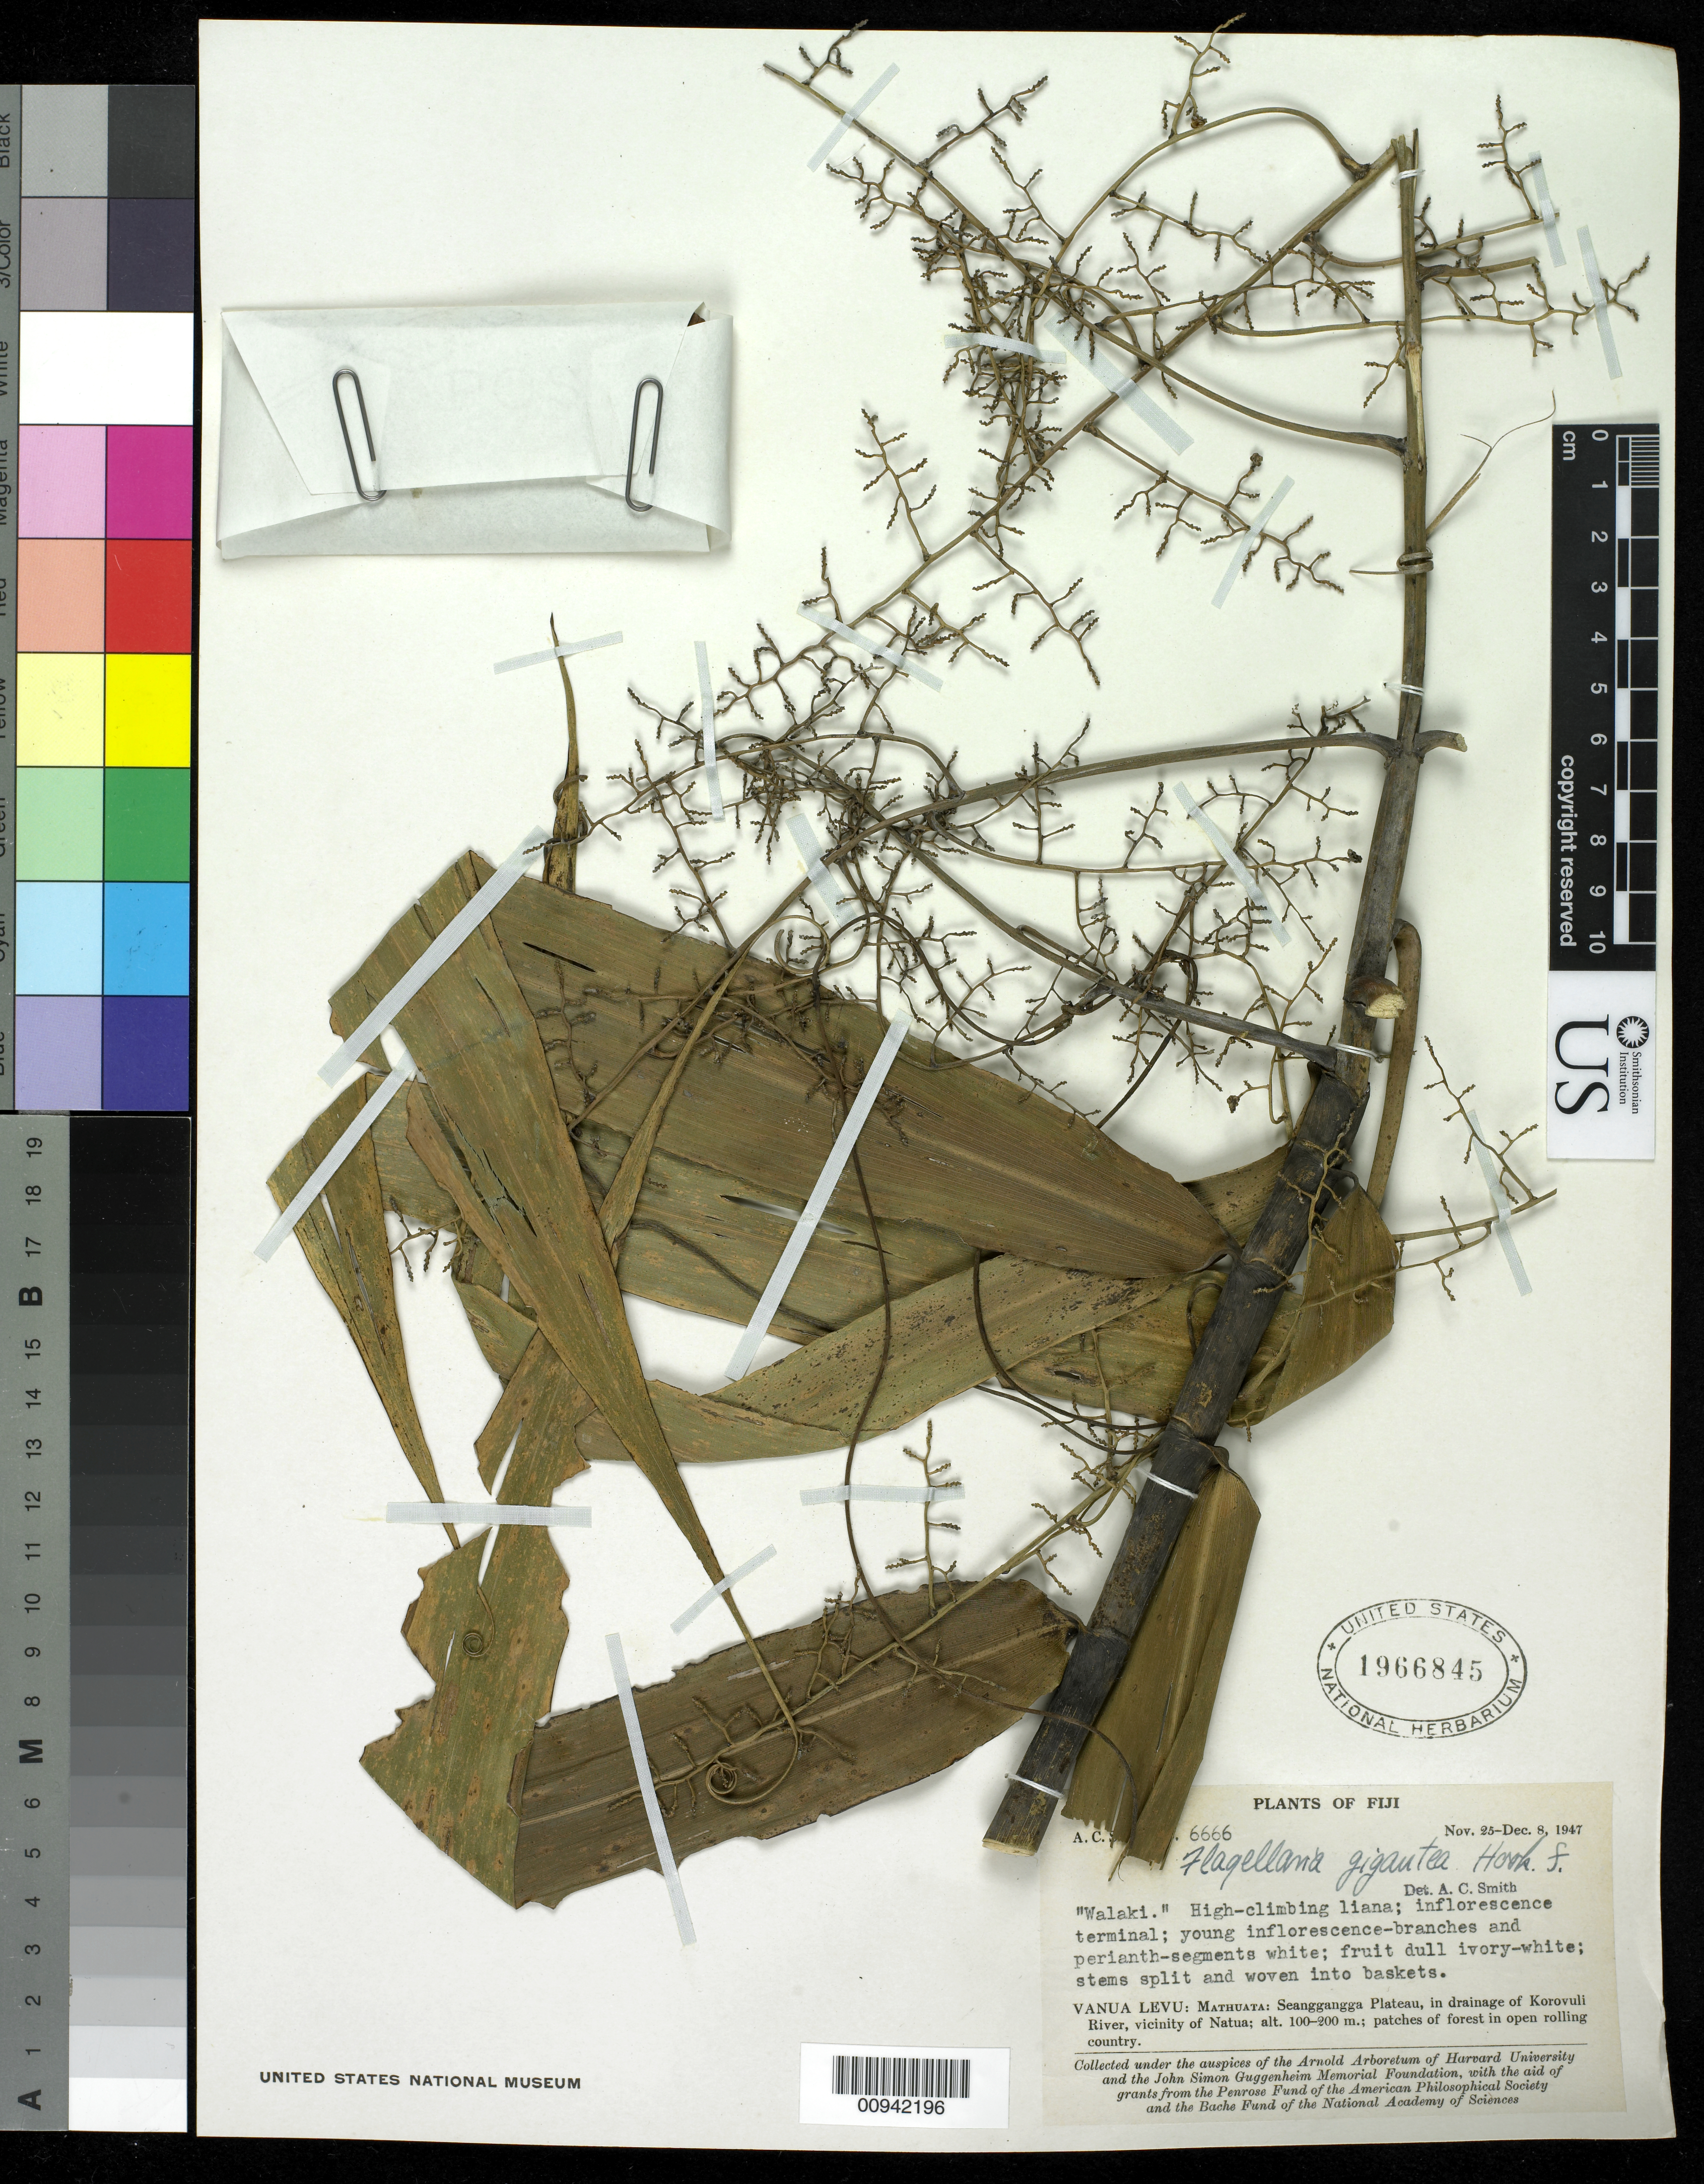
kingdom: Plantae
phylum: Tracheophyta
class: Liliopsida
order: Poales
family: Flagellariaceae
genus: Flagellaria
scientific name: Flagellaria gigantea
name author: Hook. f.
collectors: C. A. Smith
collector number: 6666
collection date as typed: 25 Nov 1947 to 08 Dec 1947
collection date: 1947-11-25/1947-12-08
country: Fiji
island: Macuata-i-wai [Mathuata-i-wai]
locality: Vanua Levu: Mathuata: Seanggangga Plateau, in drainage of Korovuli River, vicinity of Natua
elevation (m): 100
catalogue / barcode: US 1966845